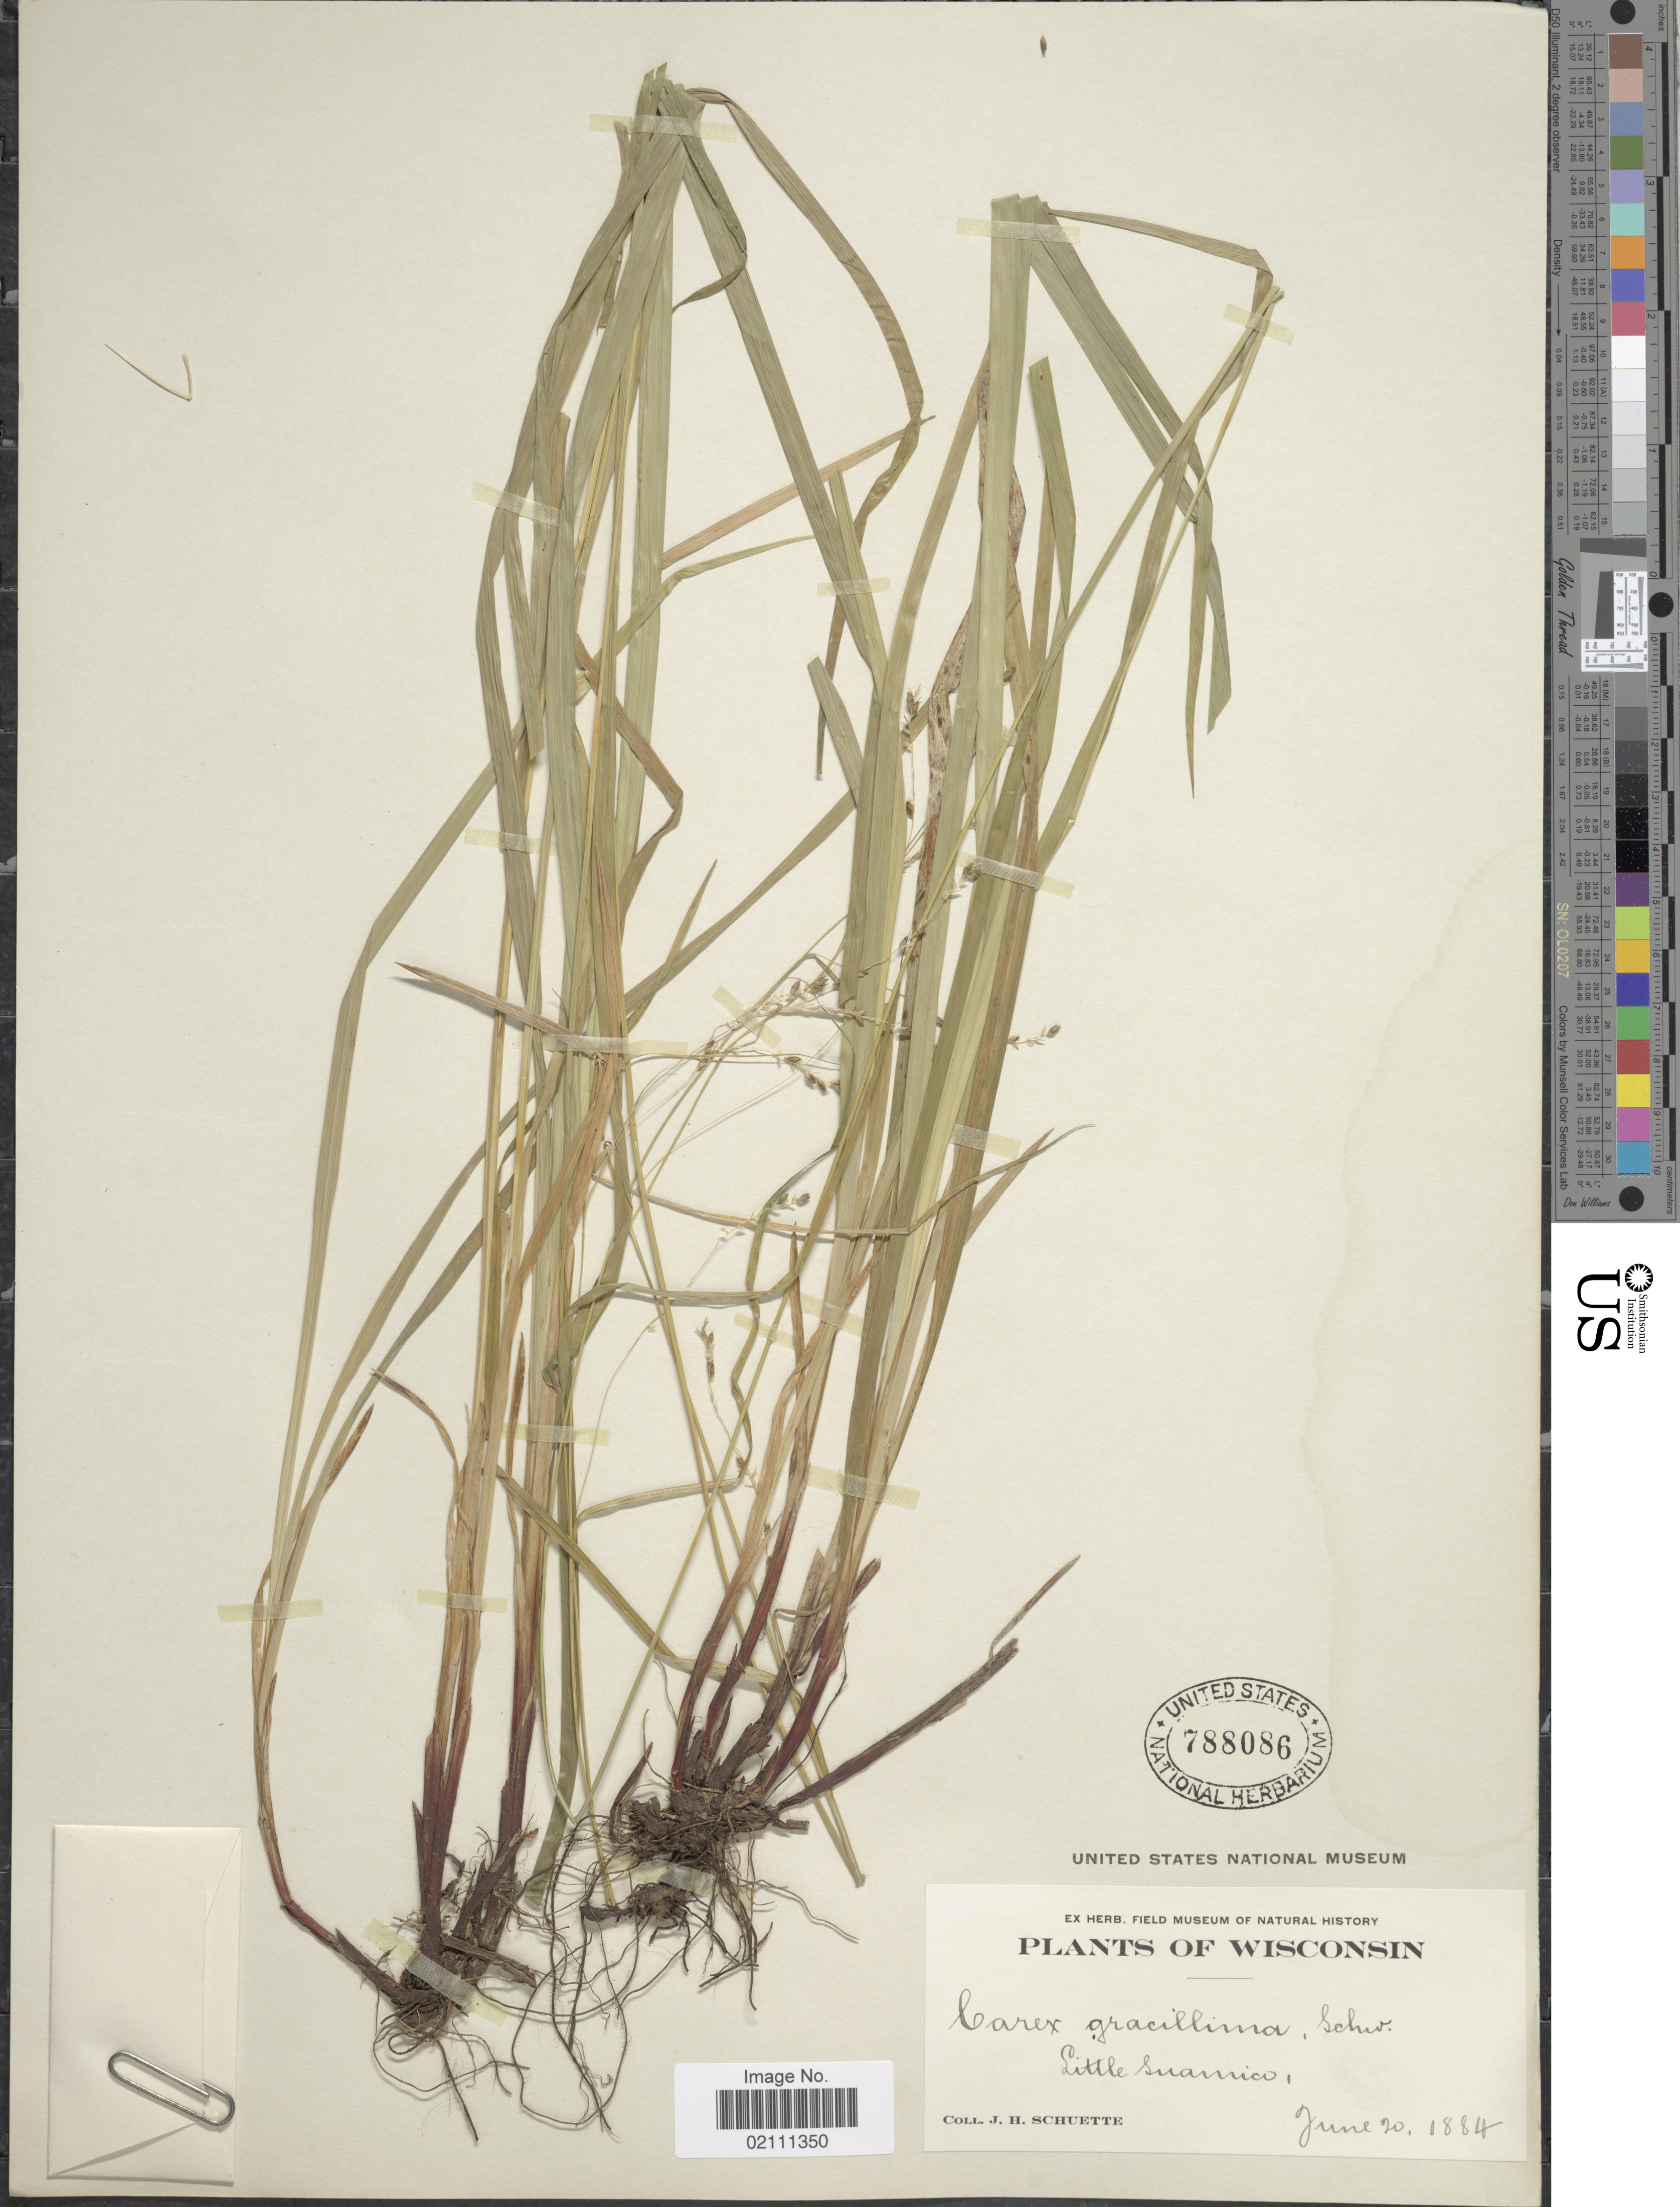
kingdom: Plantae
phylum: Tracheophyta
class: Liliopsida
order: Poales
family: Cyperaceae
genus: Carex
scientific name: Carex gracillima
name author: Schwein.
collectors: J. H. Schuette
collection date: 1884-06-20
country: United States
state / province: Wisconsin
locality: Little Suamico.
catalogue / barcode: US 788086